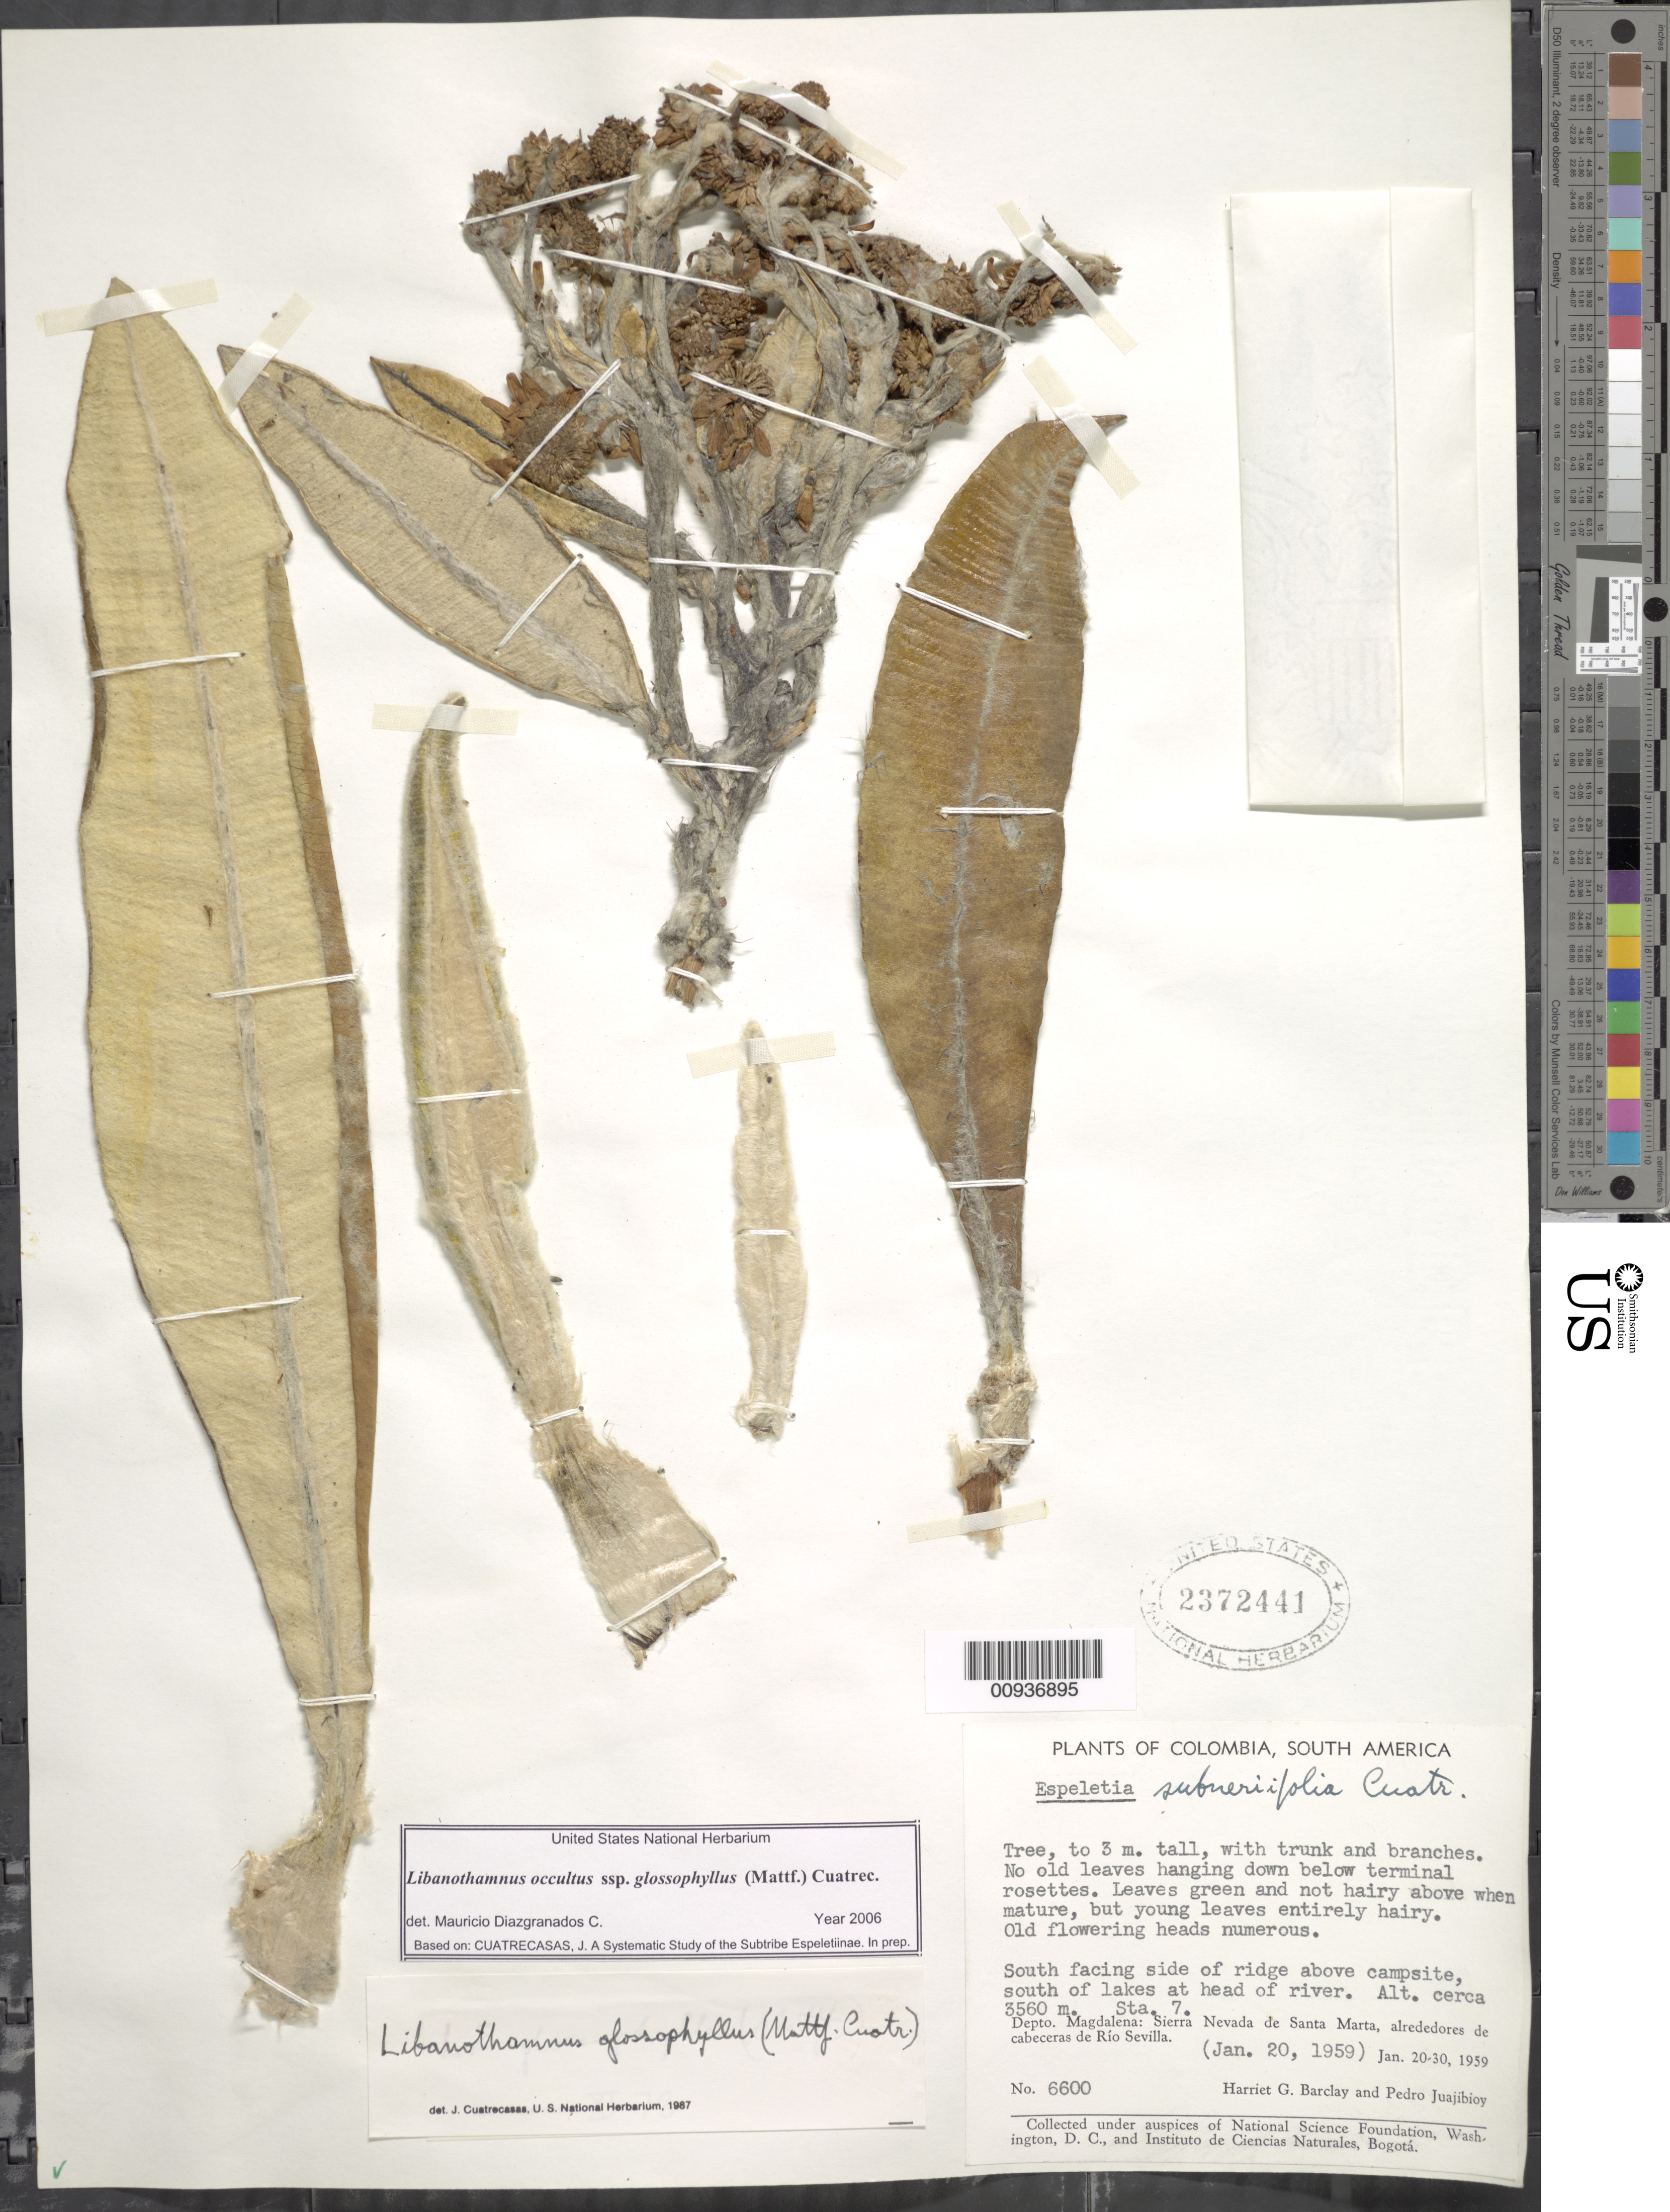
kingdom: Plantae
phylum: Tracheophyta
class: Magnoliopsida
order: Asterales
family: Asteraceae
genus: Libanothamnus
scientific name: Libanothamnus occultus subsp. glossophyllus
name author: (Mattf.) Cuatrec.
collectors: H. G. Barclay & P. Juajibioy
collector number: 6600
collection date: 1959-01-20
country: Colombia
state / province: Magdalena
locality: South America, Sta. 7, Sierra Nevada de Santa Marta, alrededores de cabeceras de Rio Sevilla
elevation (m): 3560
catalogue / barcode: US 2372441